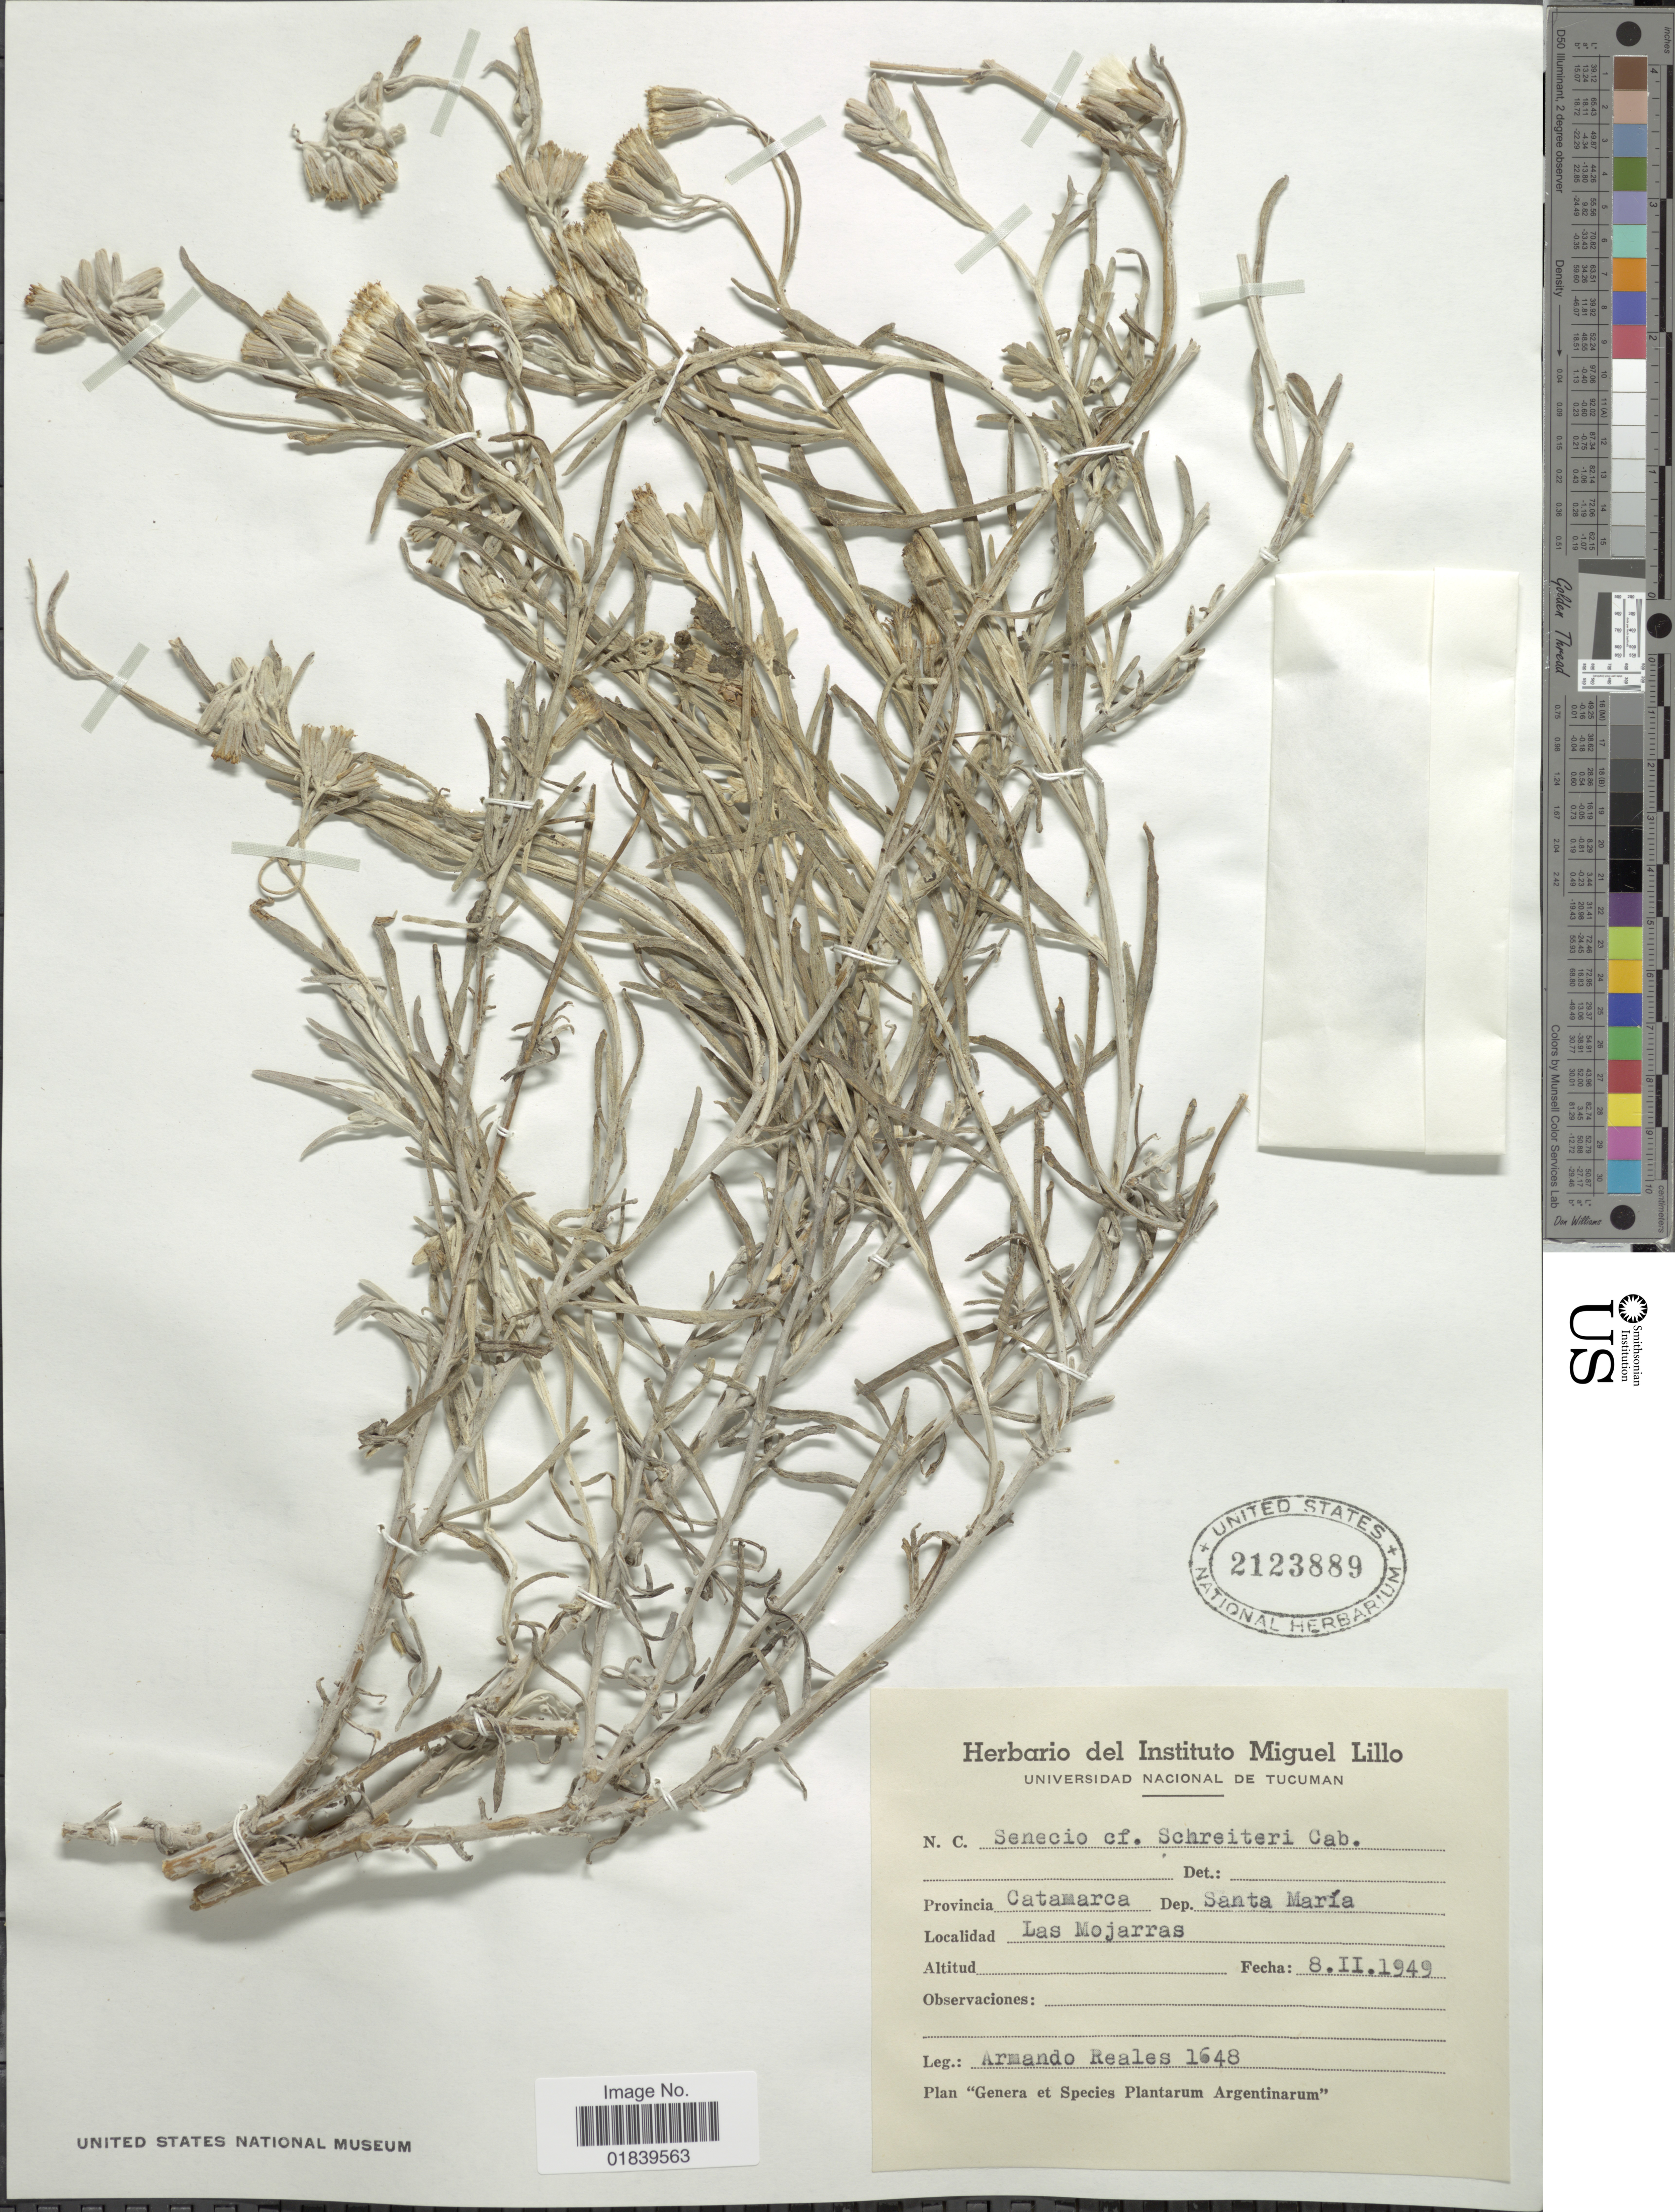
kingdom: Plantae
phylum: Tracheophyta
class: Magnoliopsida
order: Asterales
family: Asteraceae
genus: Senecio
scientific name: Senecio schreiteri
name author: Cabrera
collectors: A. Reales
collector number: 1648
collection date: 1949-02-08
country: Argentina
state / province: Catamarca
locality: Provincia Catamarca, Dep. Santa Maria, Las Mojarras.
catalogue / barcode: US 2123889